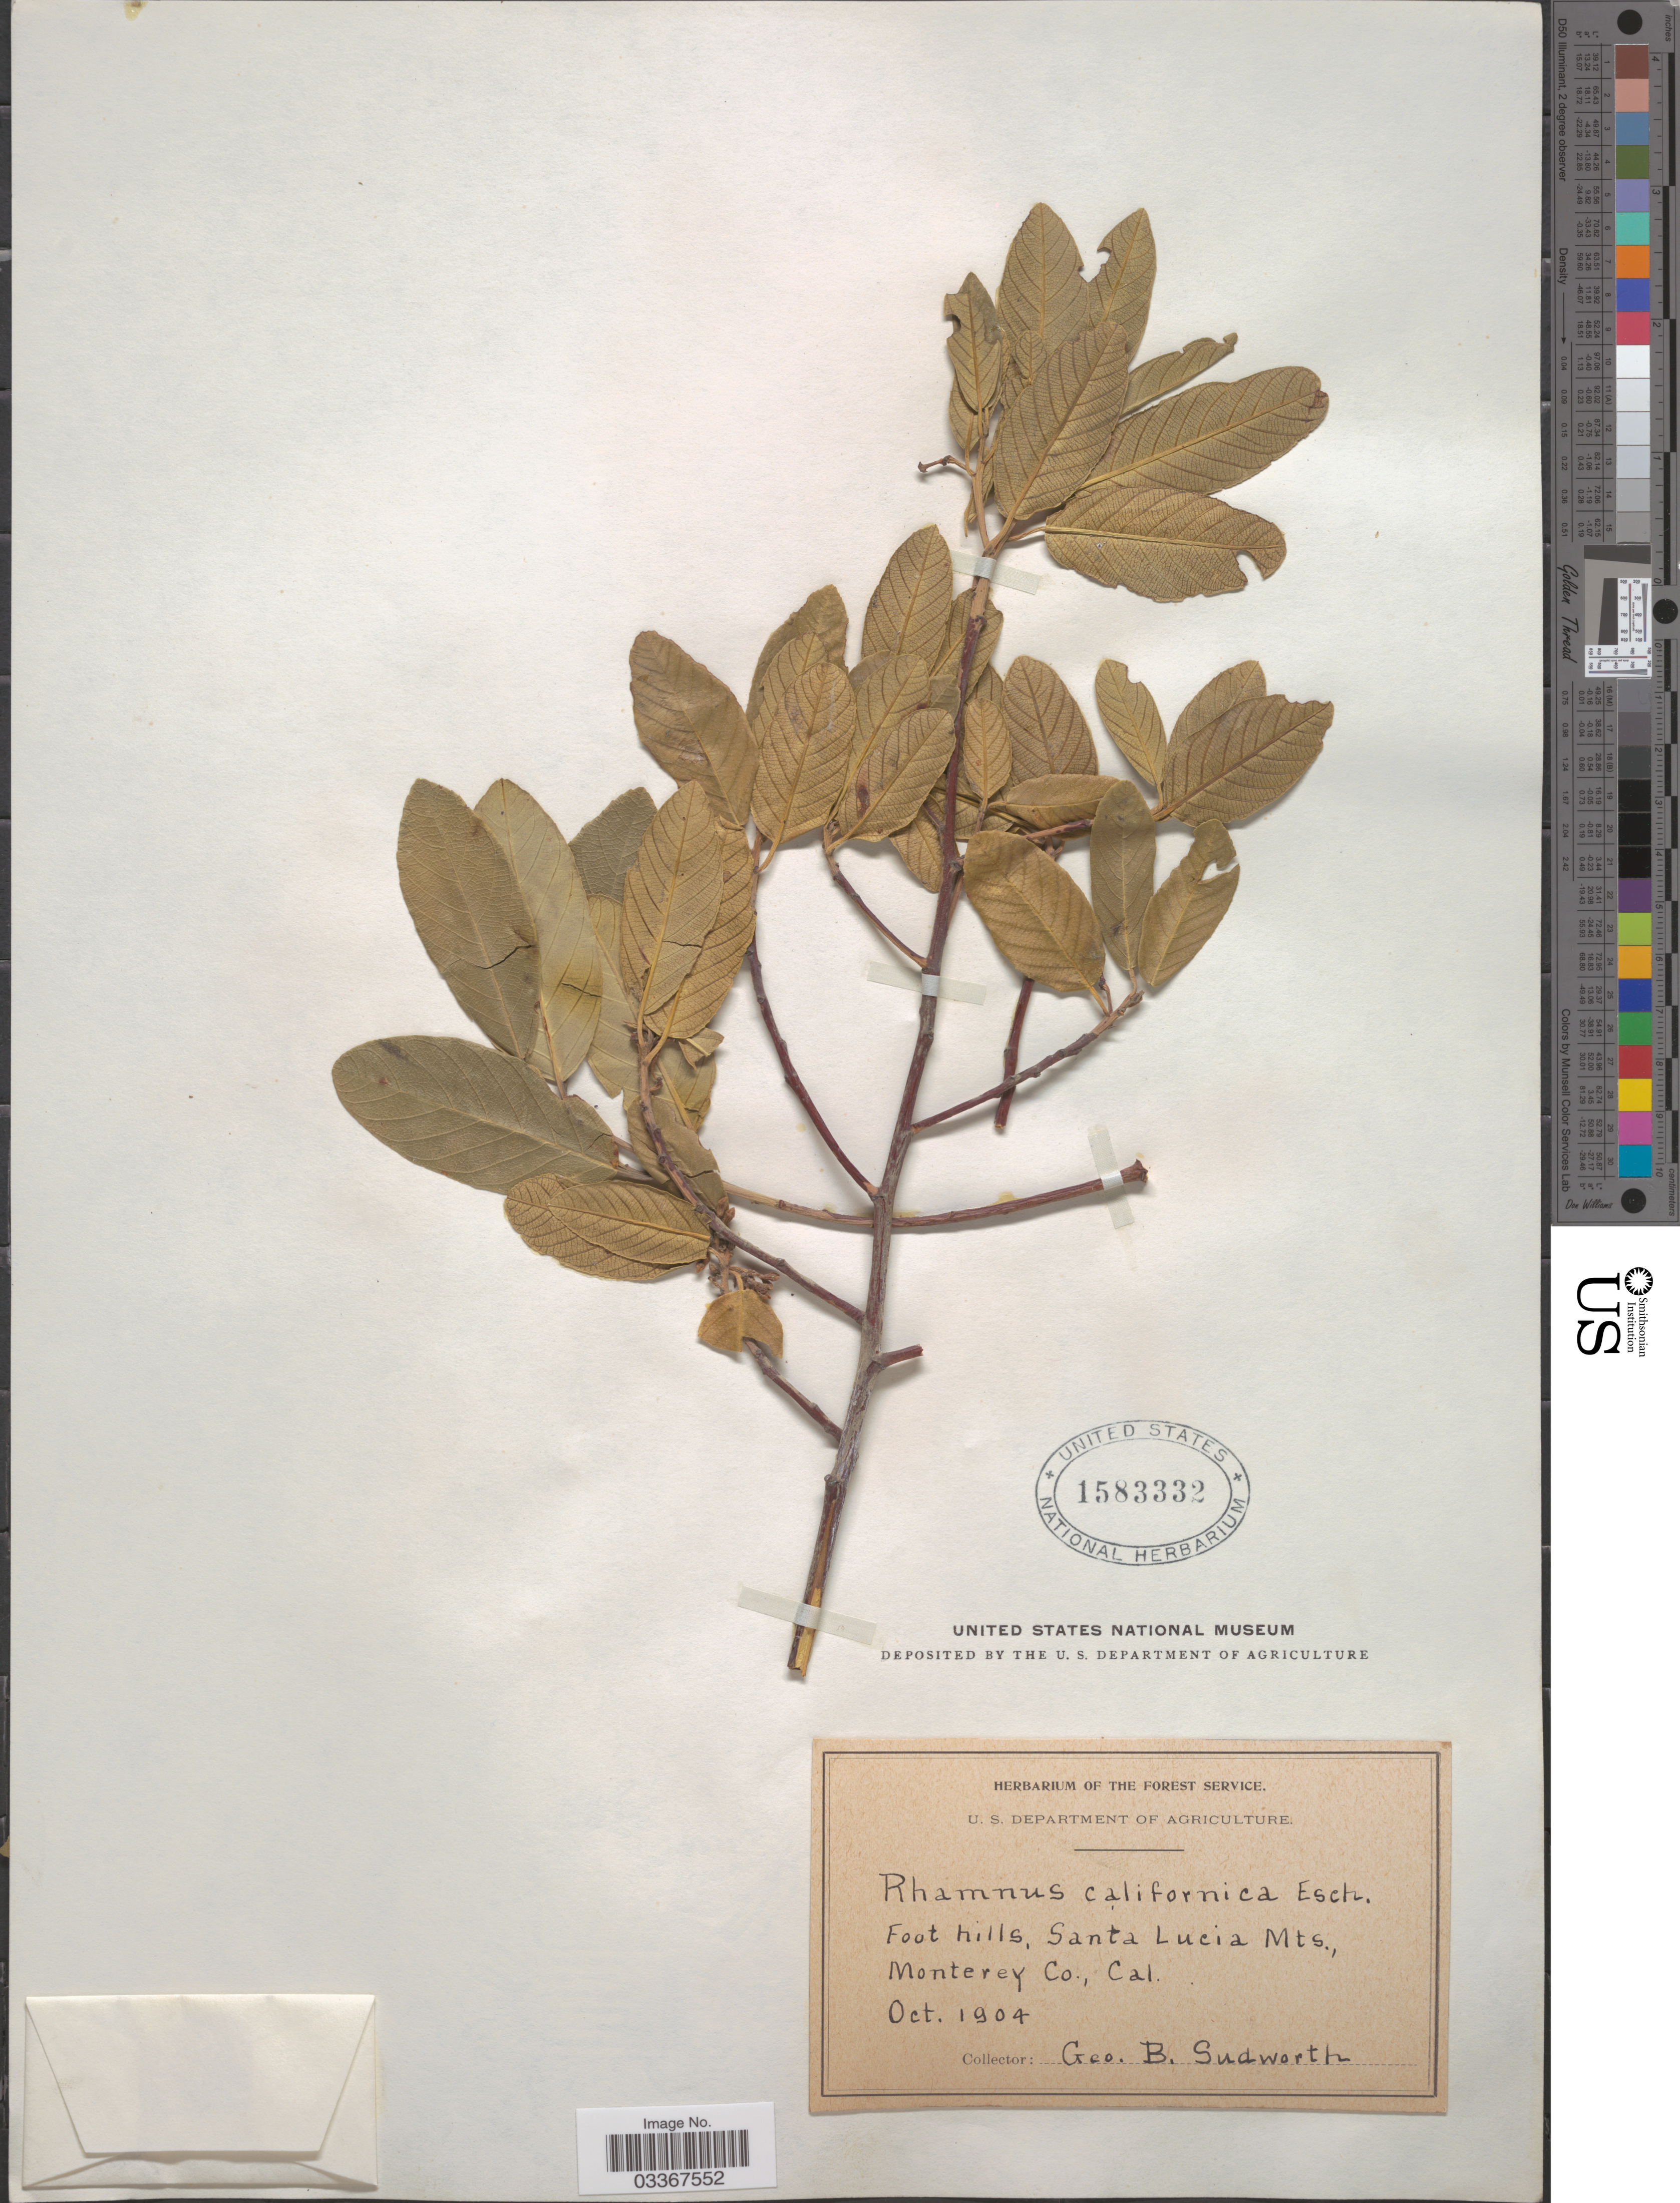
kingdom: Plantae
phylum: Tracheophyta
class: Magnoliopsida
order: Rosales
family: Rhamnaceae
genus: Frangula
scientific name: Frangula californica subsp. californica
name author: (Eschsch.) A. Gray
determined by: Strong, Mark T., (BOT), Smithsonian Institution - National Museum of Natural History (UNITED STATES)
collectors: G. B. Sudworth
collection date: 1904-10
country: United States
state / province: California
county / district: Monterey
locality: Foot hills, Santa Lucia Mts., Monterey Co.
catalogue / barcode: US 1583332